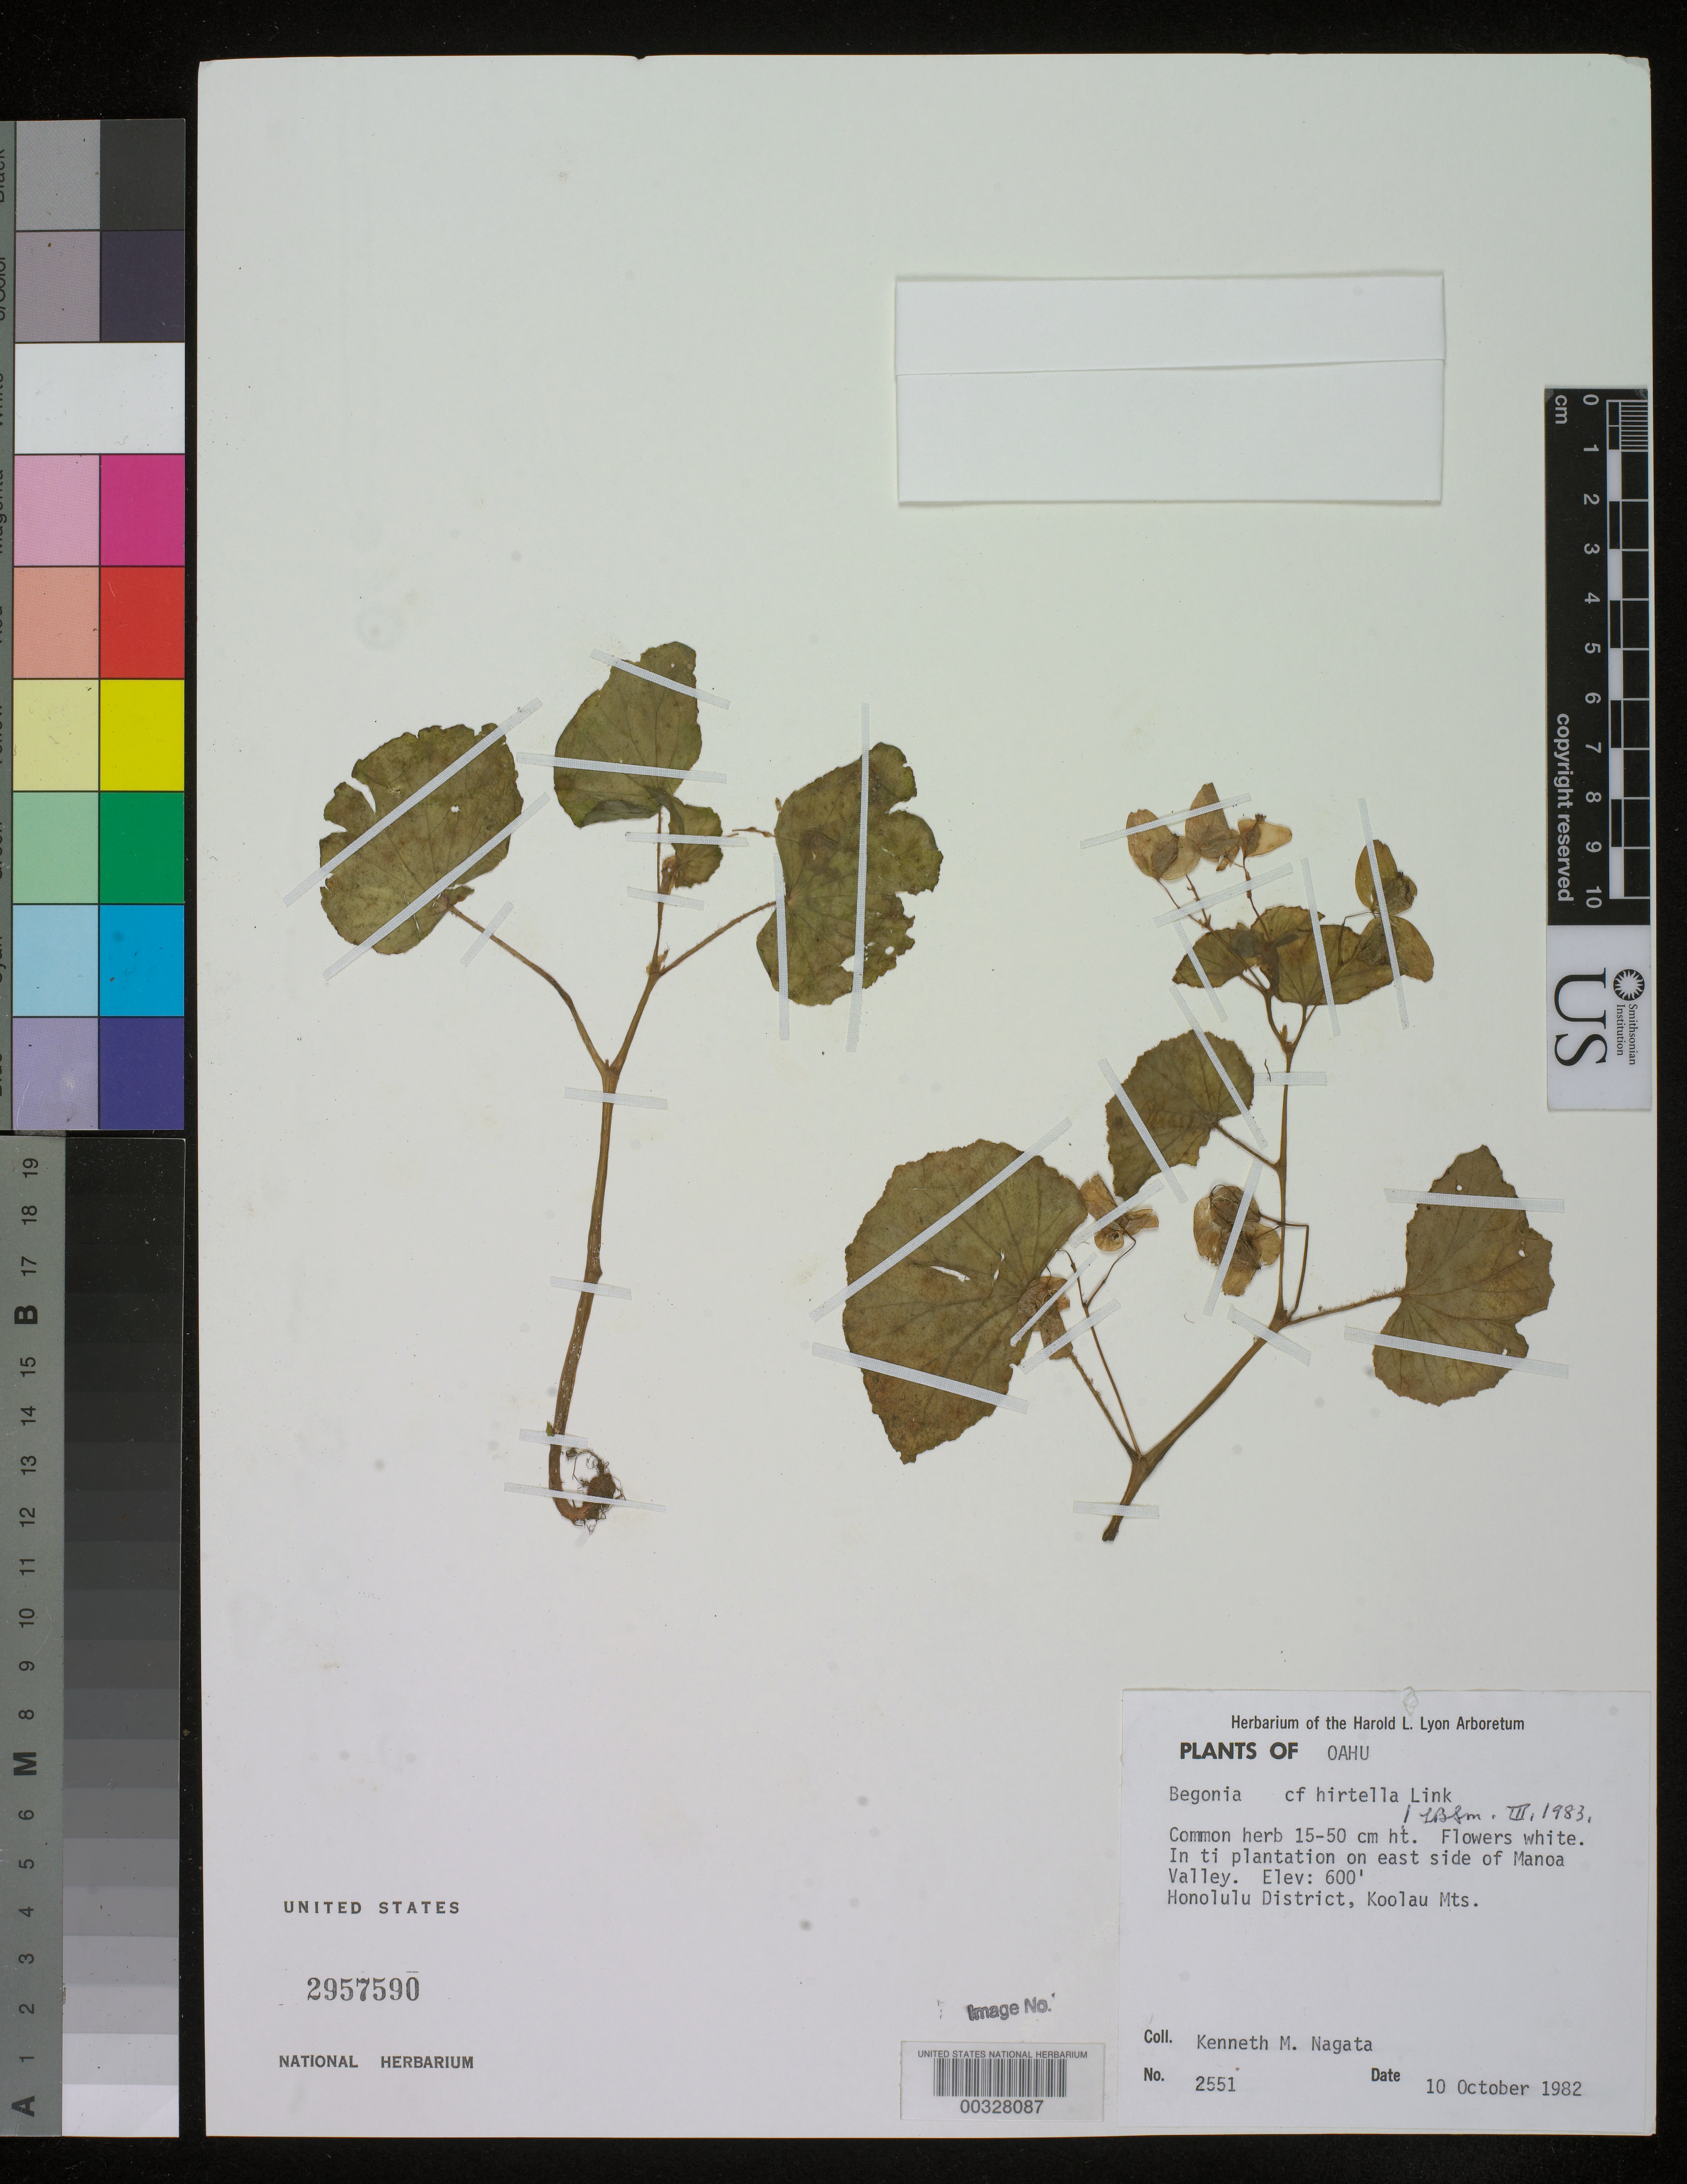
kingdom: Plantae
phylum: Tracheophyta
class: Magnoliopsida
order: Cucurbitales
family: Begoniaceae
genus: Begonia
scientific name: Begonia hirtella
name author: Link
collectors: K. Nagata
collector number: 2551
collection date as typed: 10 Oct 1984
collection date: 1984-10-10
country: United States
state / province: Hawaii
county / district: Honolulu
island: Oahu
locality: To plantation on e side of manoa valley, koolau mountains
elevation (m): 600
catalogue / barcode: US 2957590